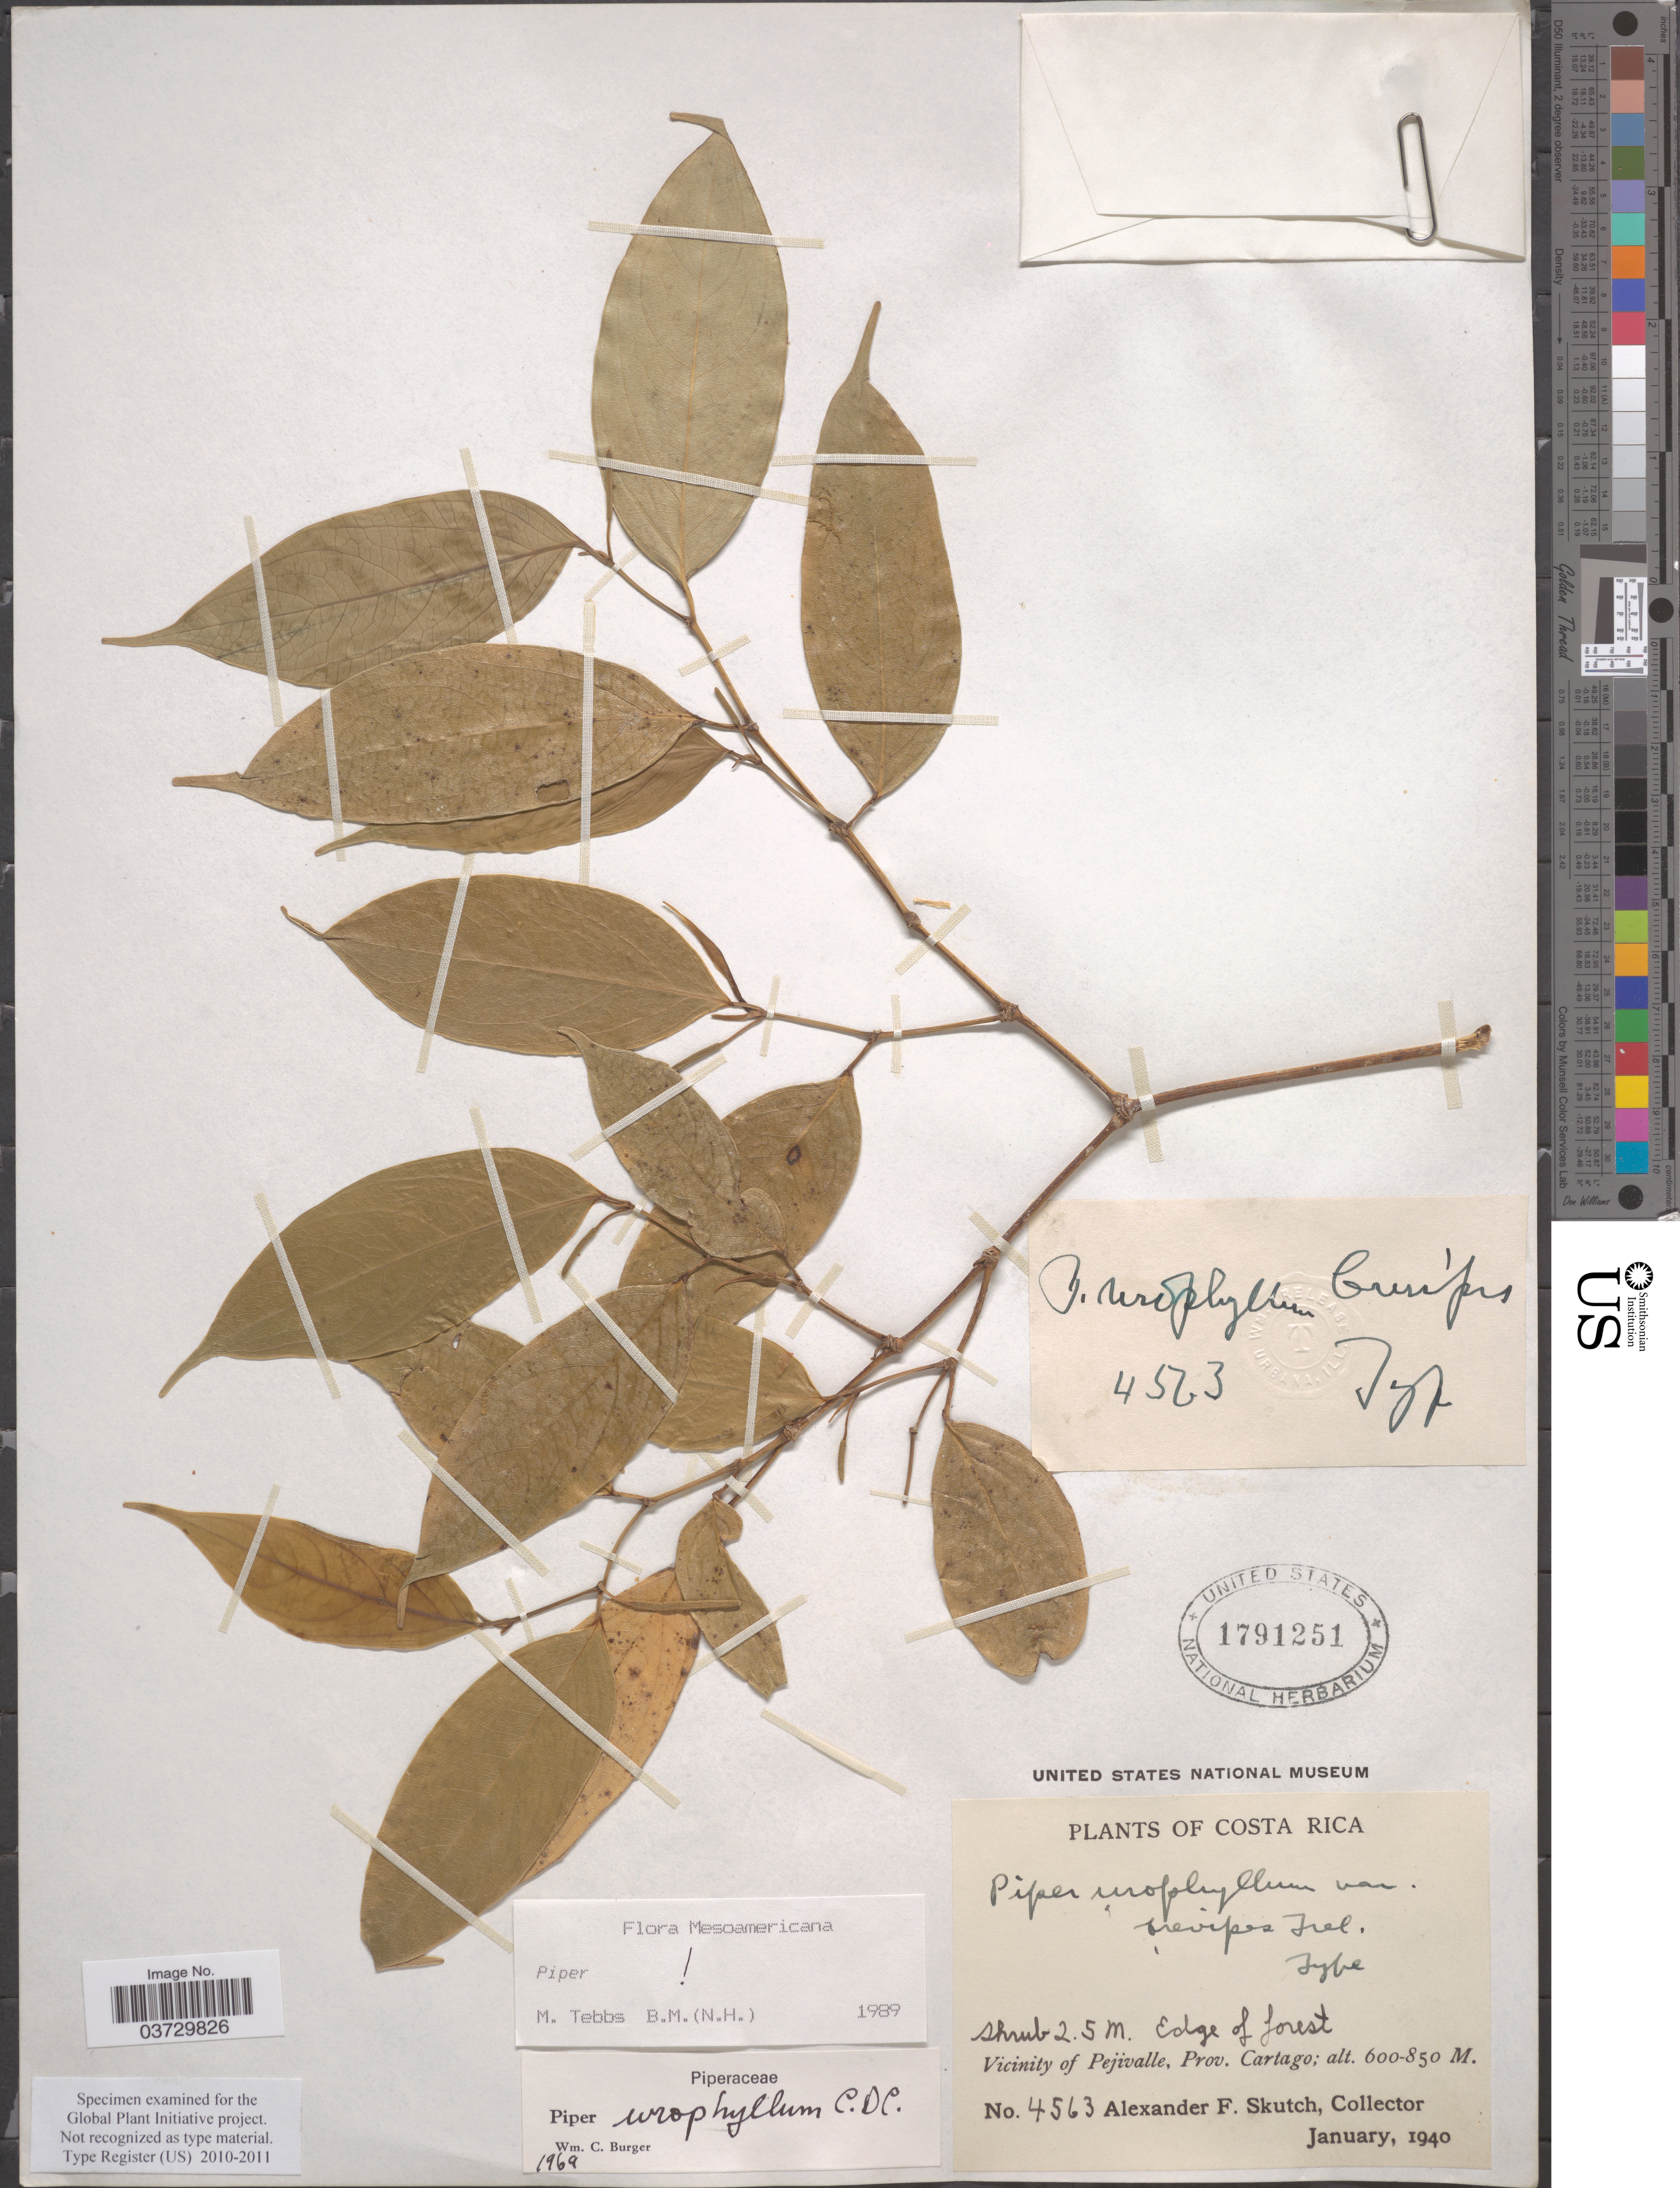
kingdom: Plantae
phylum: Tracheophyta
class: Magnoliopsida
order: Piperales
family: Piperaceae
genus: Piper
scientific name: Piper urophyllum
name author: DC.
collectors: A. F. Skutch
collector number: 4563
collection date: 1940-01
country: Costa Rica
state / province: Cartago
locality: Edge of forest. Vicinity of Pejivalle.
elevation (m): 600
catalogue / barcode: US 1791251